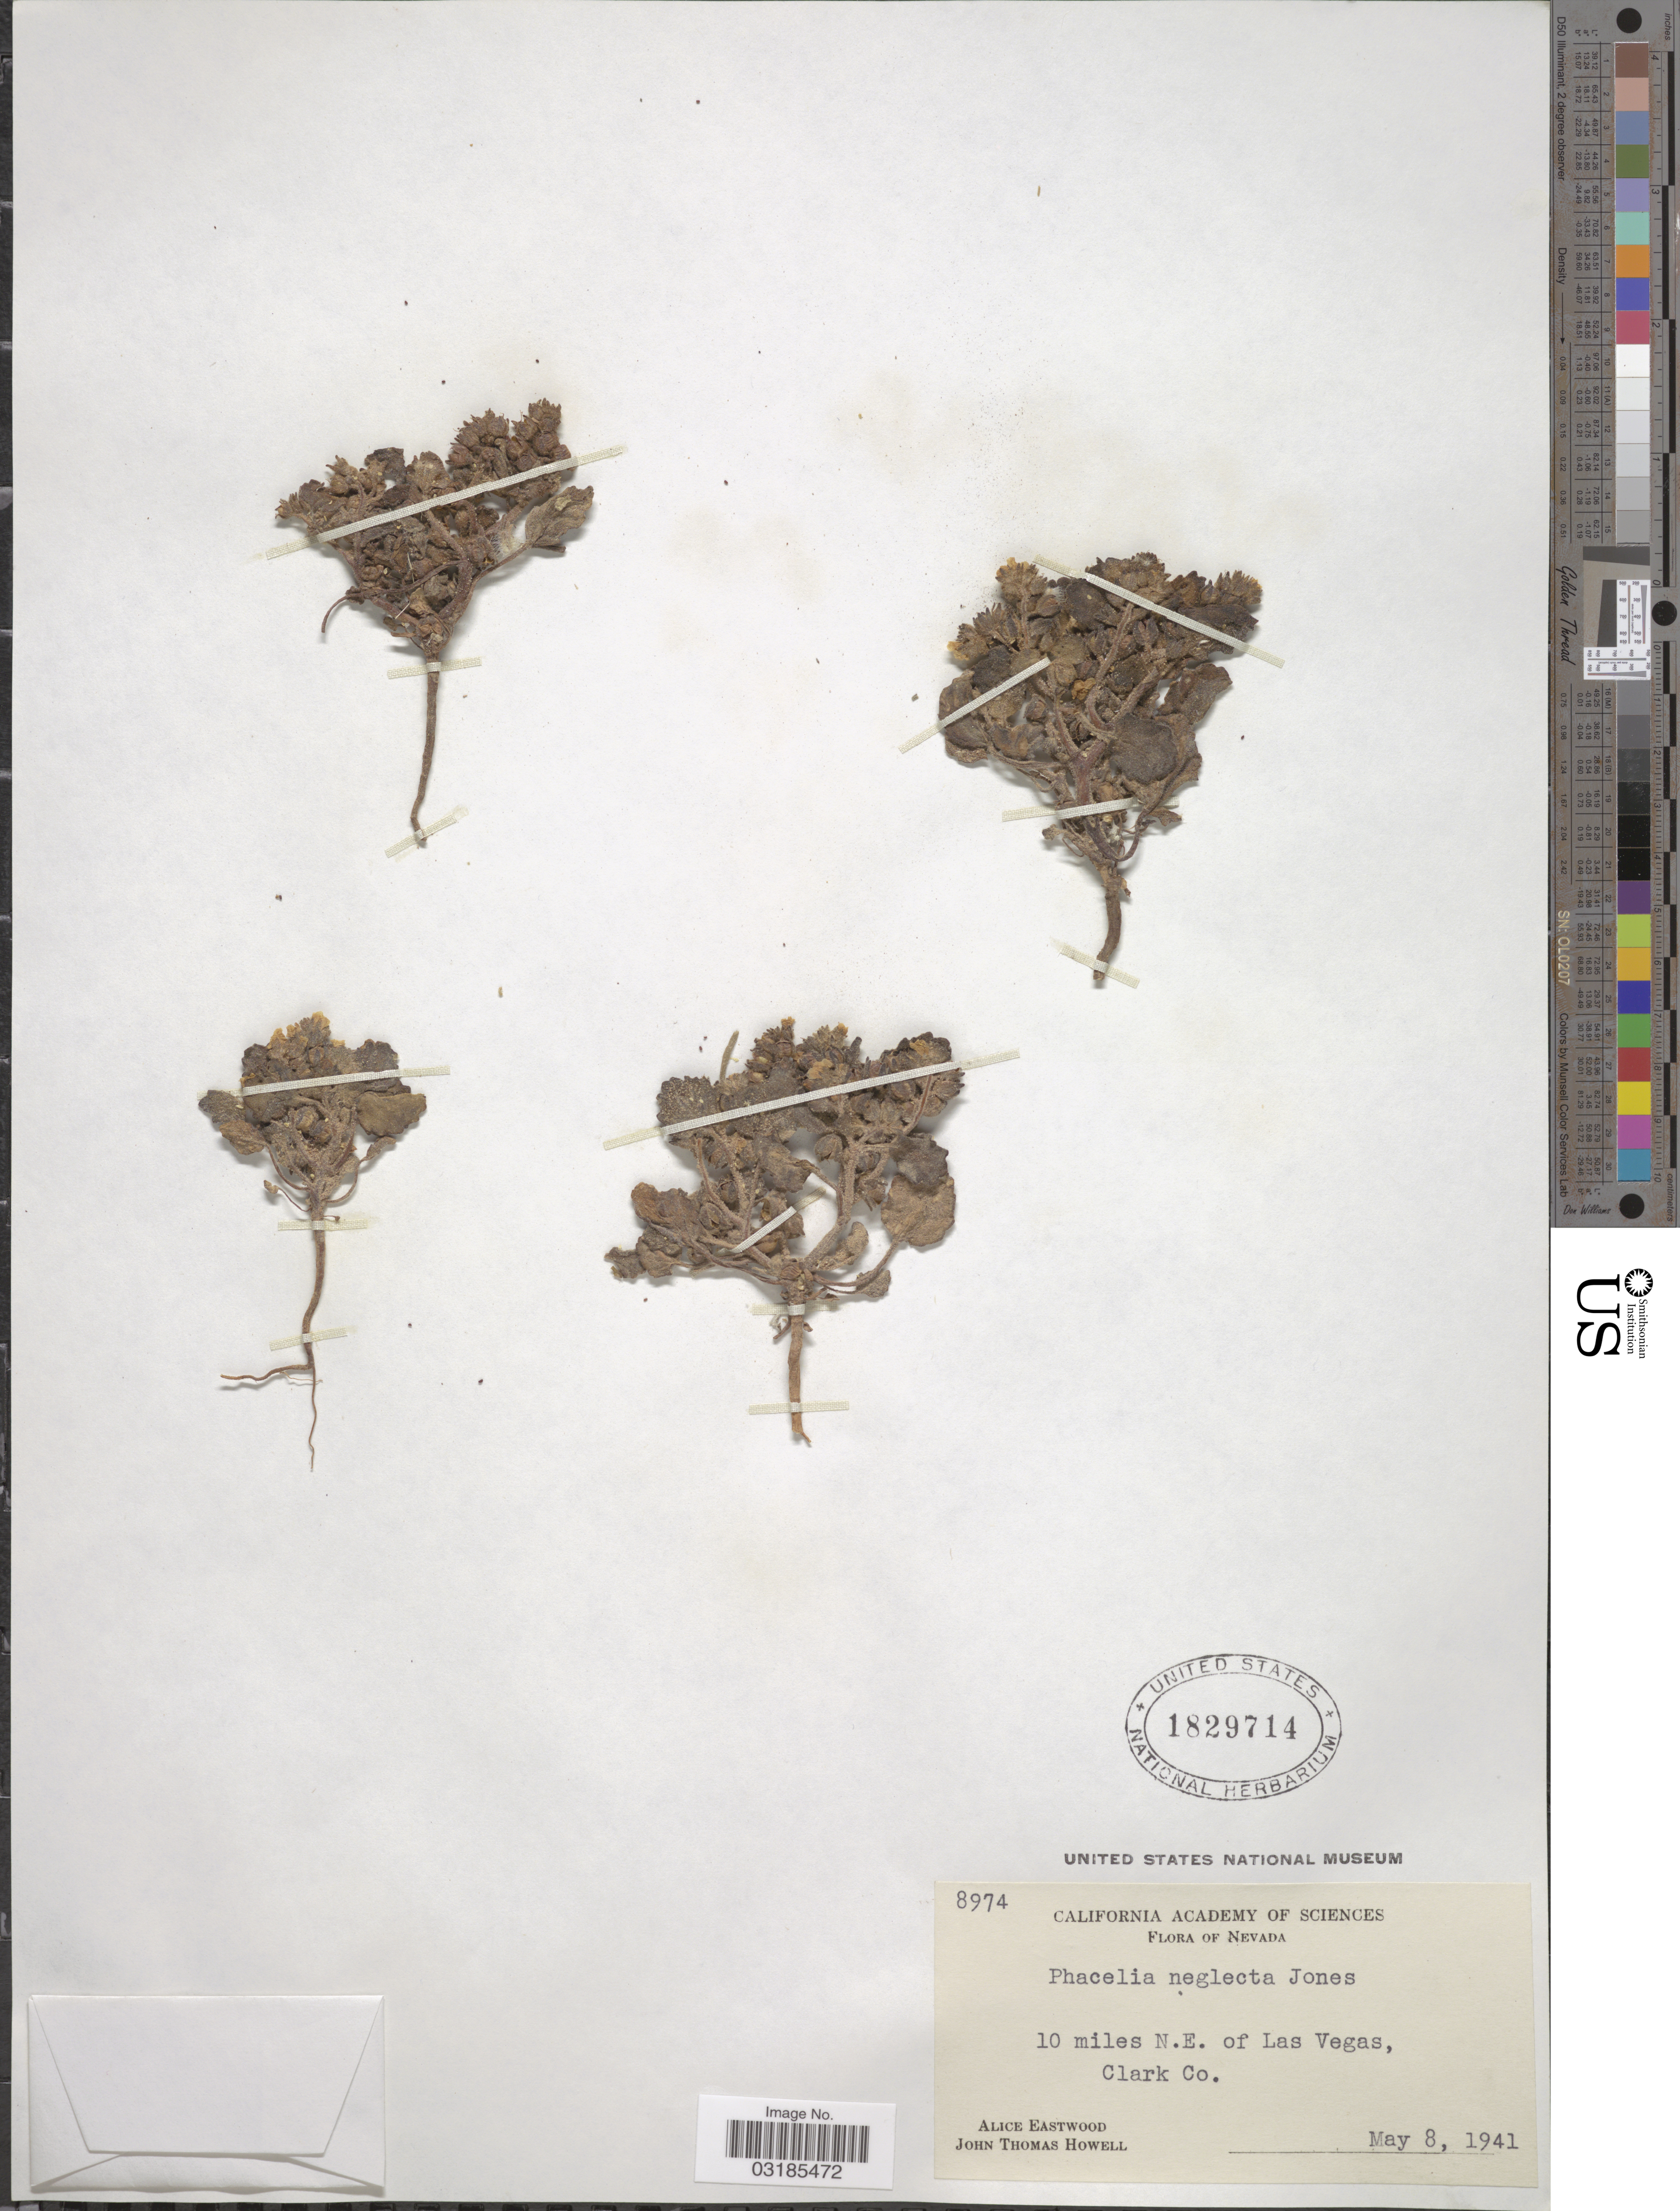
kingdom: Plantae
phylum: Tracheophyta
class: Magnoliopsida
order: Boraginales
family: Hydrophyllaceae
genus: Phacelia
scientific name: Phacelia neglecta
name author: M.E. Jones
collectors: A. Eastwood & J. T. Howell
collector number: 8974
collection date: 1941-05-08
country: United States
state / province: Nevada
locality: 10 miles N.E. of Las Vegas, Clark Co.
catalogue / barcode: US 1829714